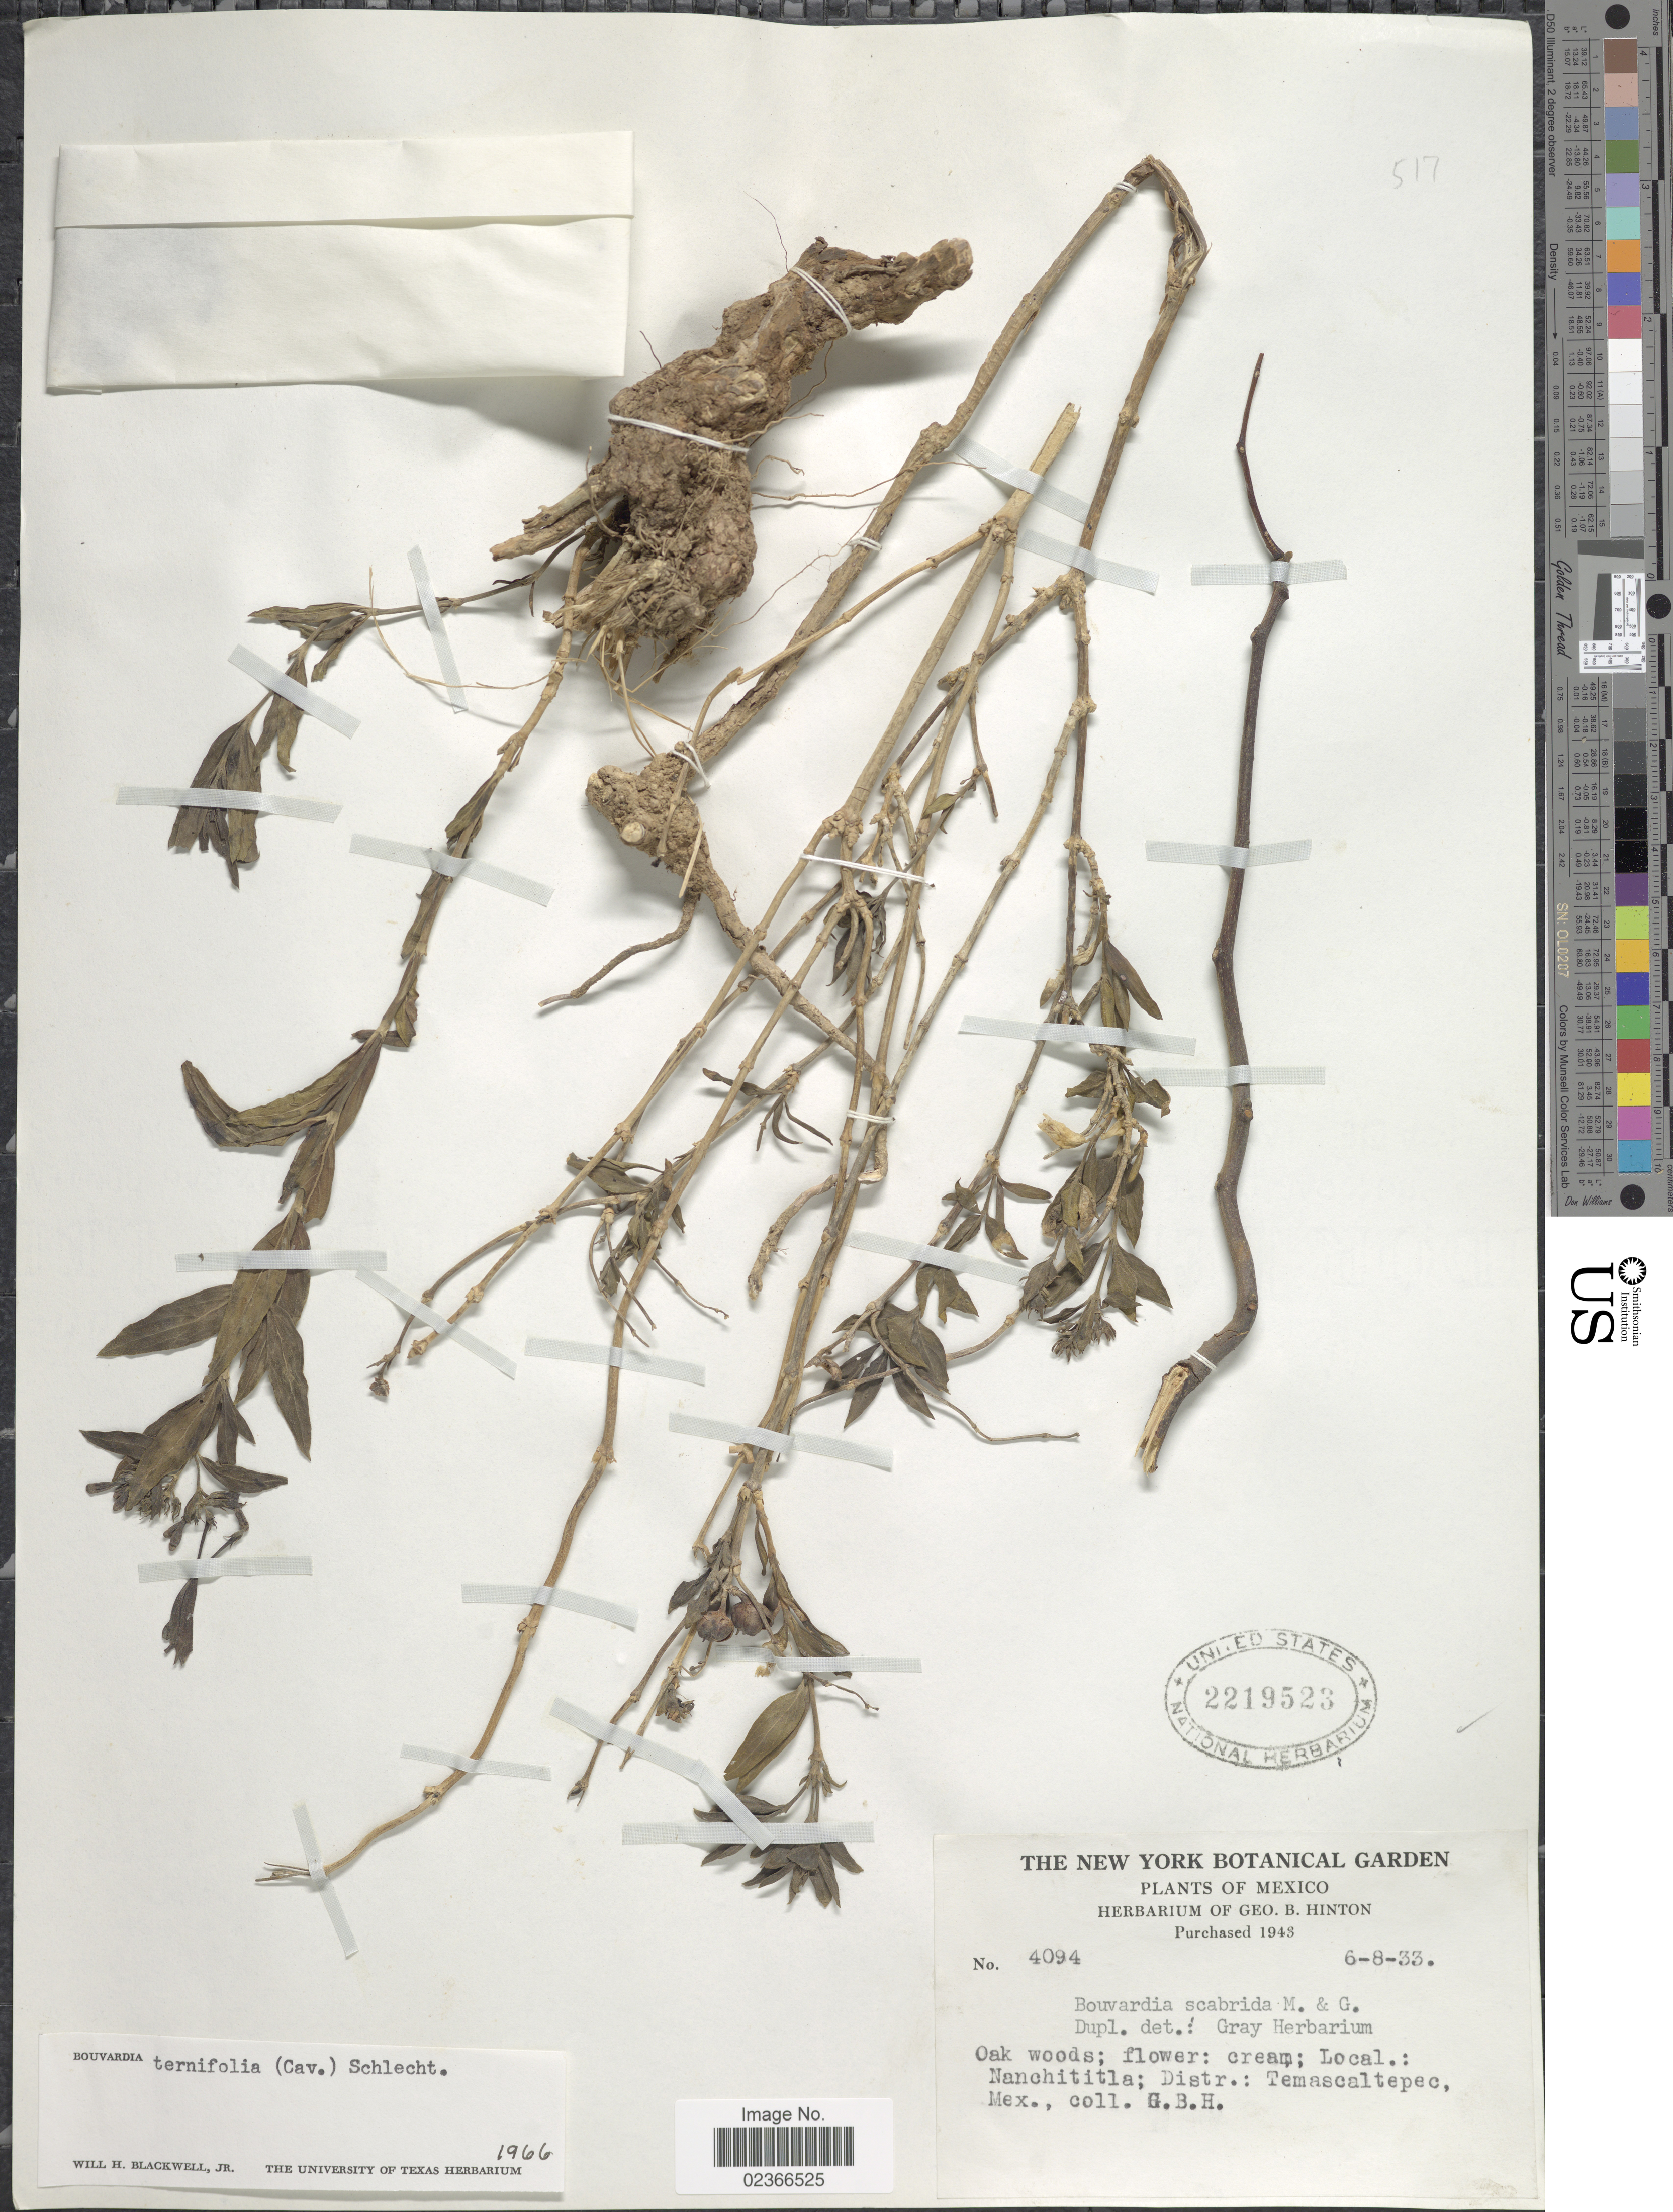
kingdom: Plantae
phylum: Tracheophyta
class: Magnoliopsida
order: Gentianales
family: Rubiaceae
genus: Bouvardia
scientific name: Bouvardia ternifolia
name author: (Cav.) Schltdl.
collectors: G. B. Hinton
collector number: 4094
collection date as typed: Transcribed d/m/y: 8/6/33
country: Mexico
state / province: México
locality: Nanchititla; Distr.: Temascaltepec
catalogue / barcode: US 2219523